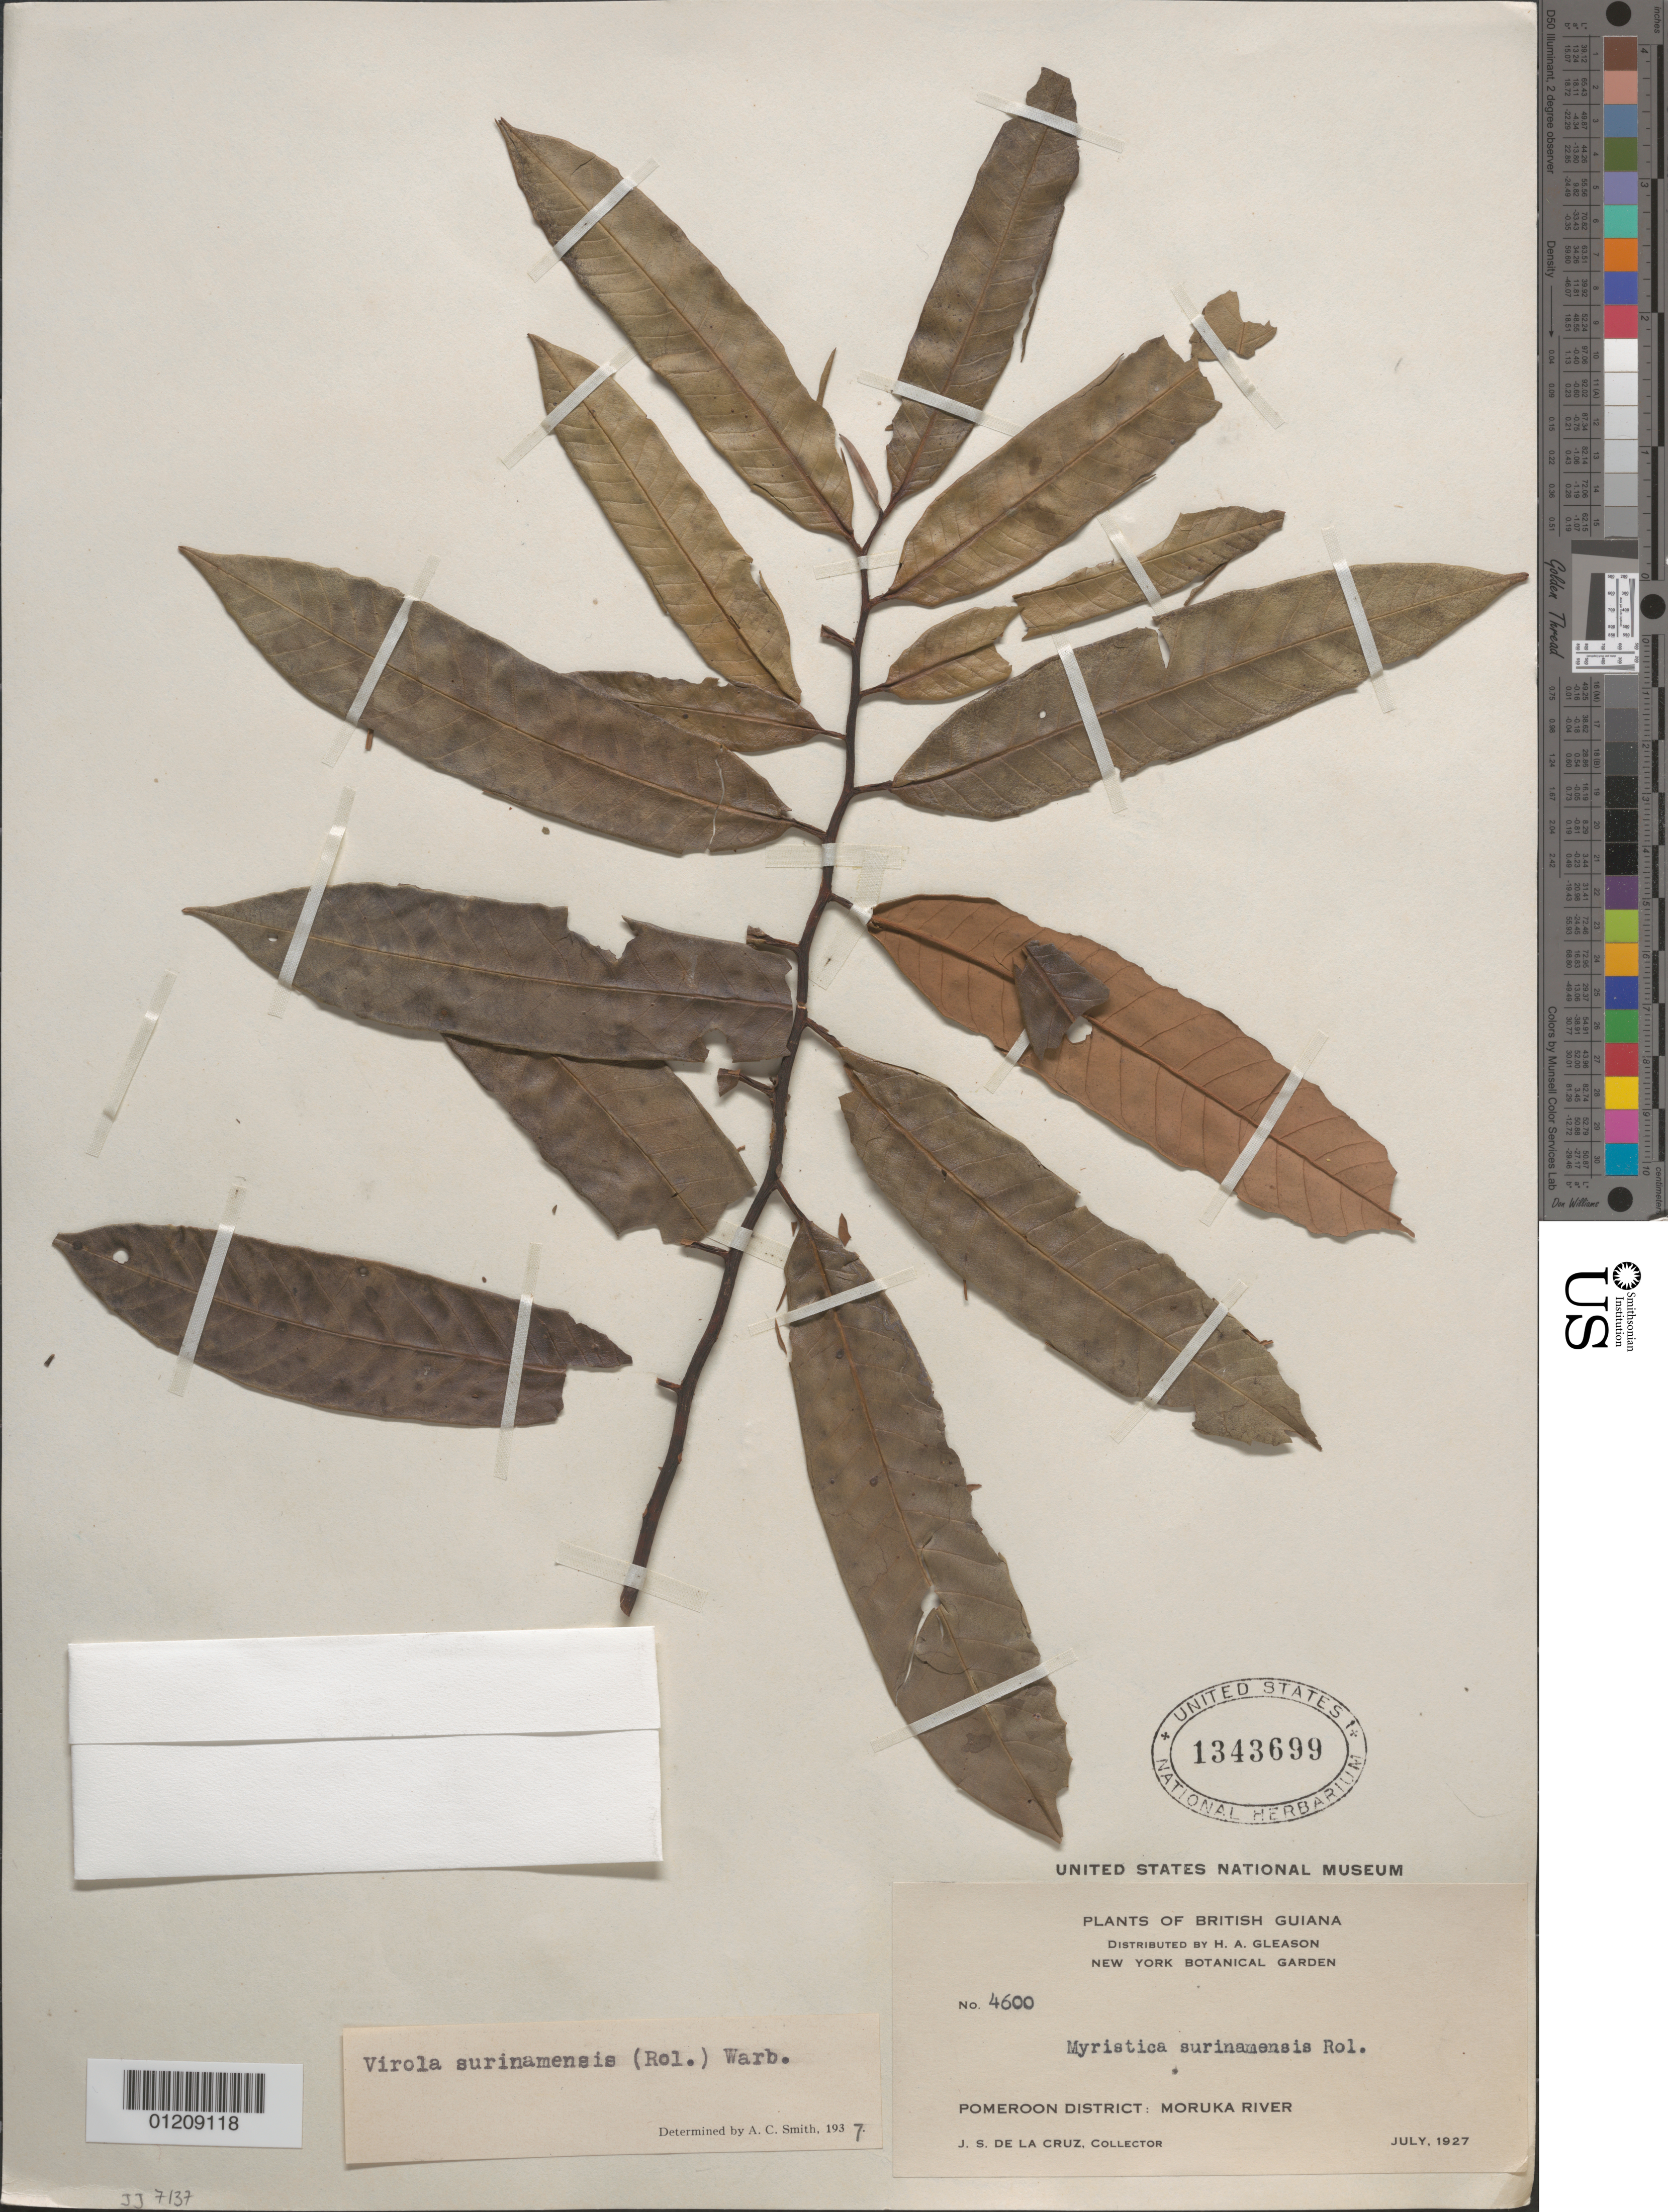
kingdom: Plantae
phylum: Tracheophyta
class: Magnoliopsida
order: Magnoliales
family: Myristicaceae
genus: Virola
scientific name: Virola surinamensis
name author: (Rol.) Warb.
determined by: Smith, A. C.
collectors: J. S. de la Cruz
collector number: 4600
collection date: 1927-07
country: Guyana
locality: Pomeroon District: Moruka River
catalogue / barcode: US 1343699